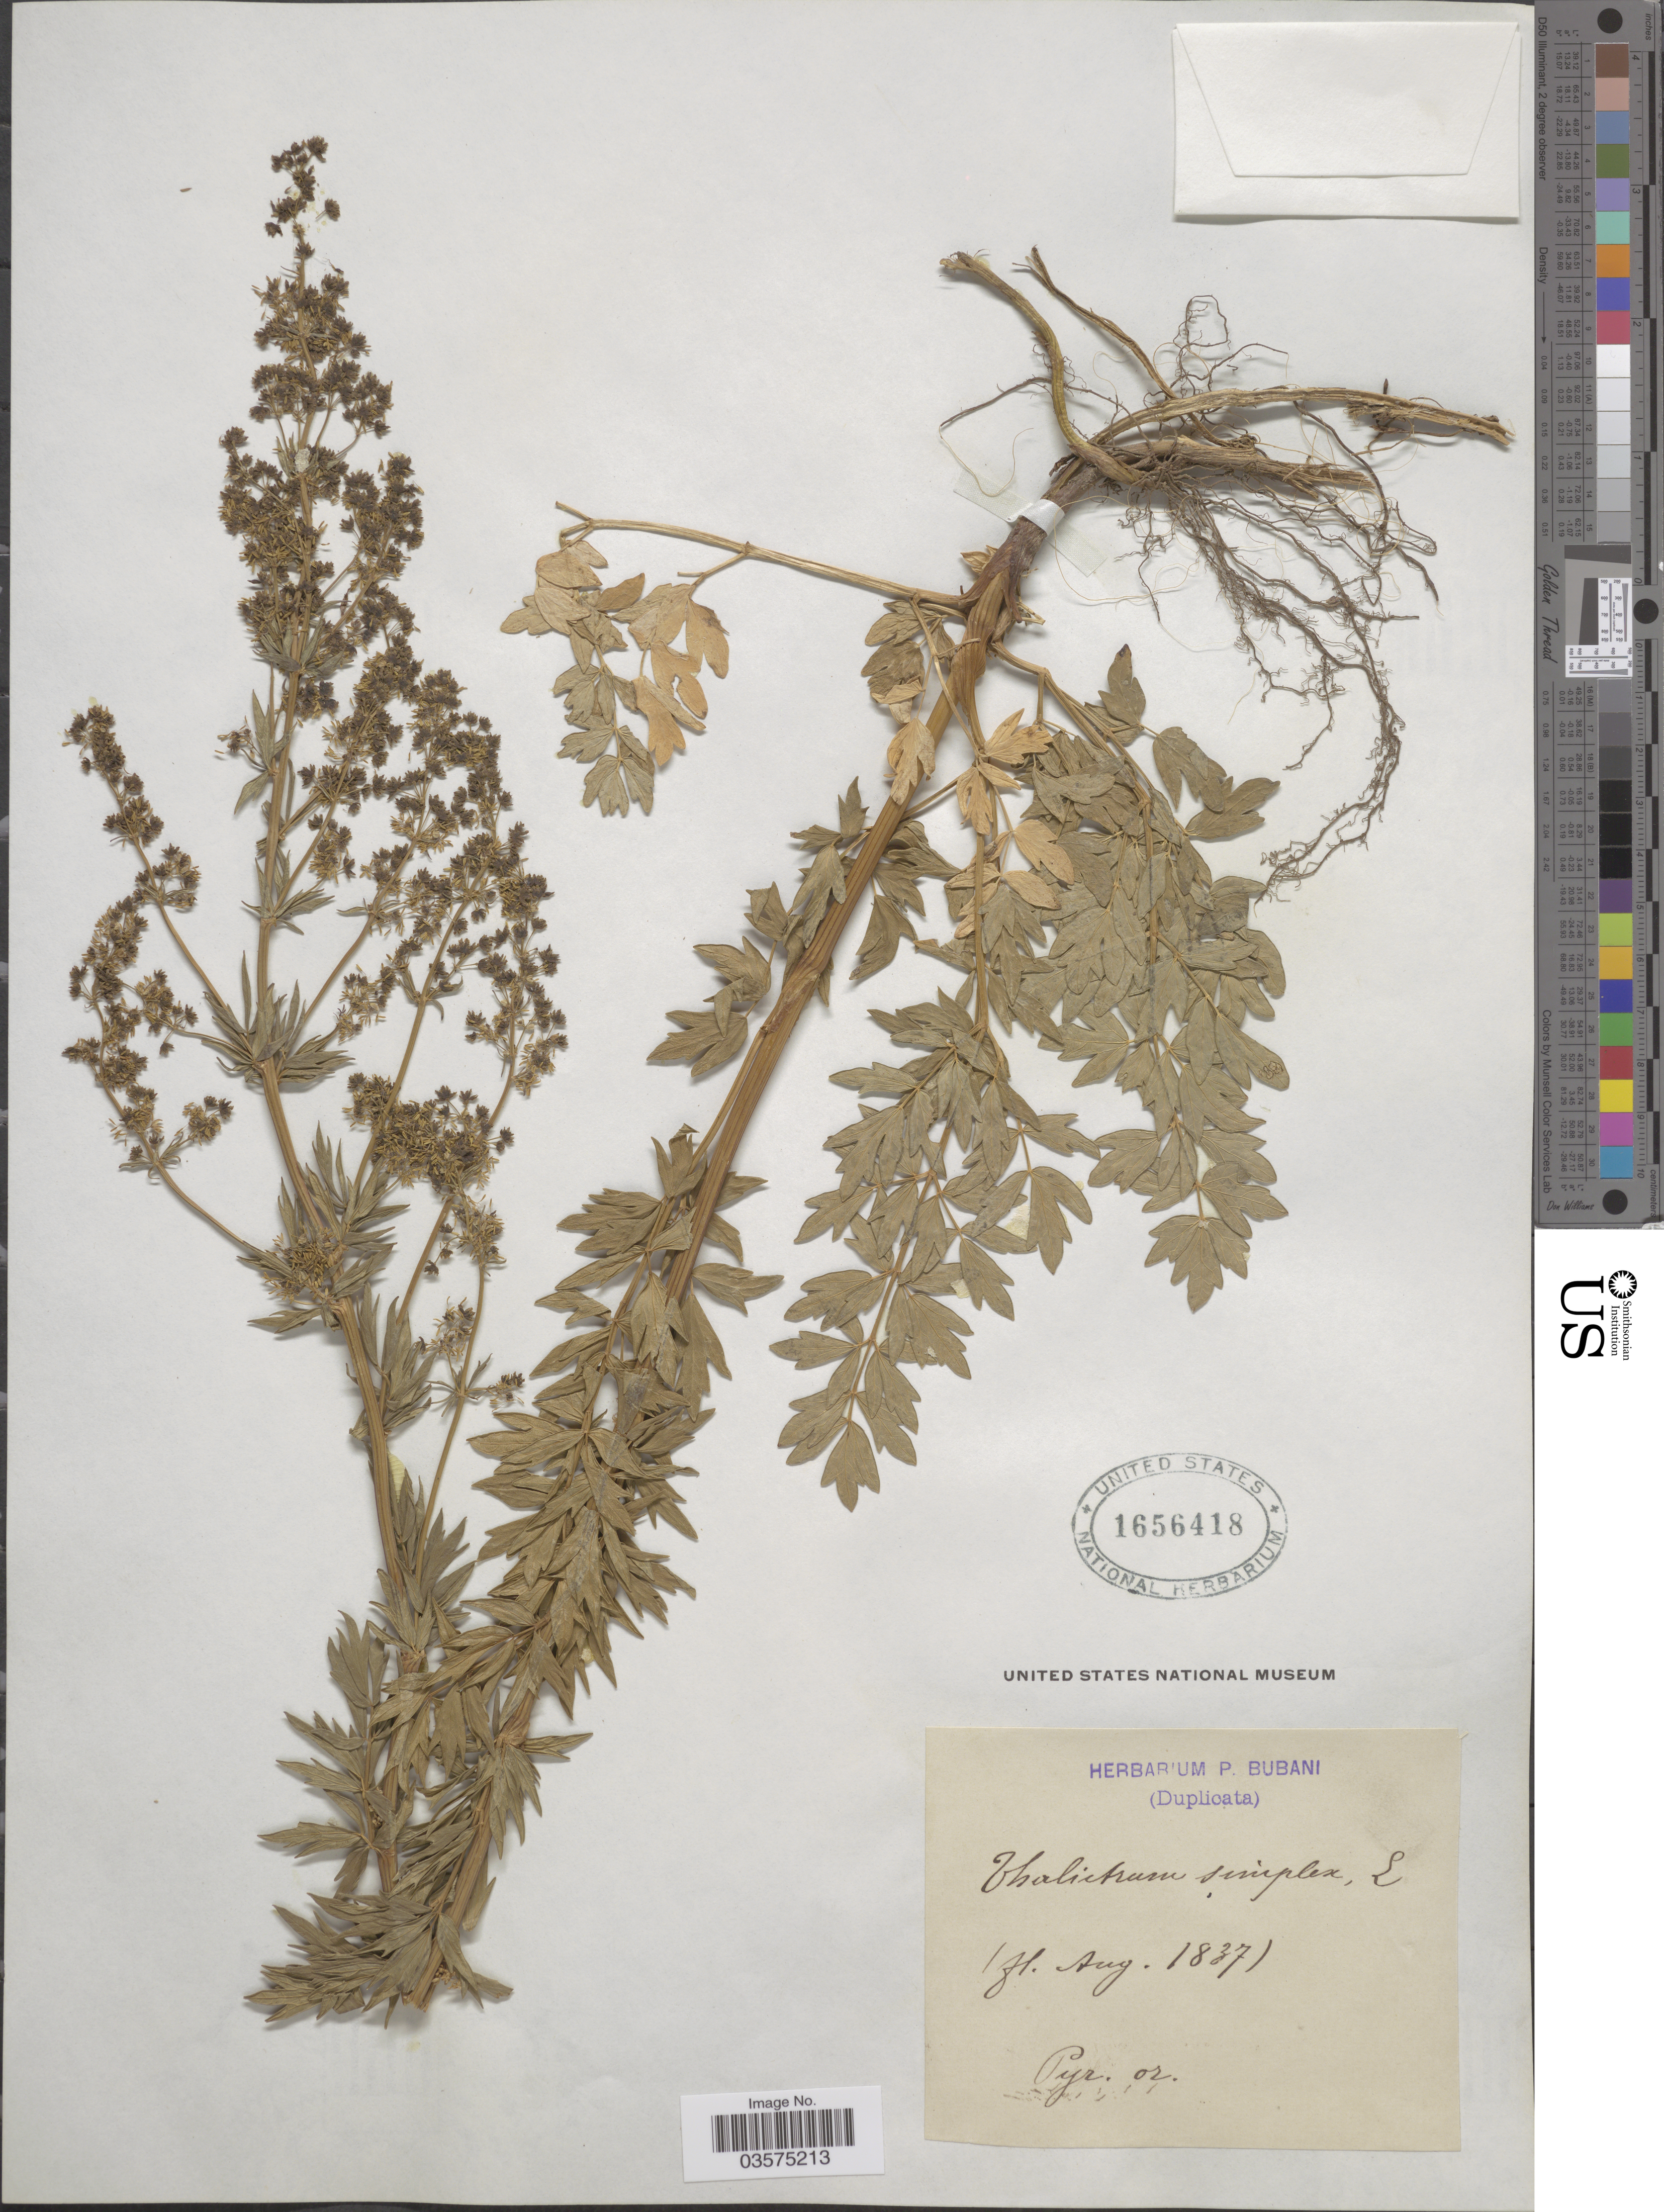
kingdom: Plantae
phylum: Tracheophyta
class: Magnoliopsida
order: Ranunculales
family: Ranunculaceae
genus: Thalictrum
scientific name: Thalictrum simplex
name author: L.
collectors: ex herb. P. Bubani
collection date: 1837-08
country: France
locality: Pyr. or.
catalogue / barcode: US 1656418